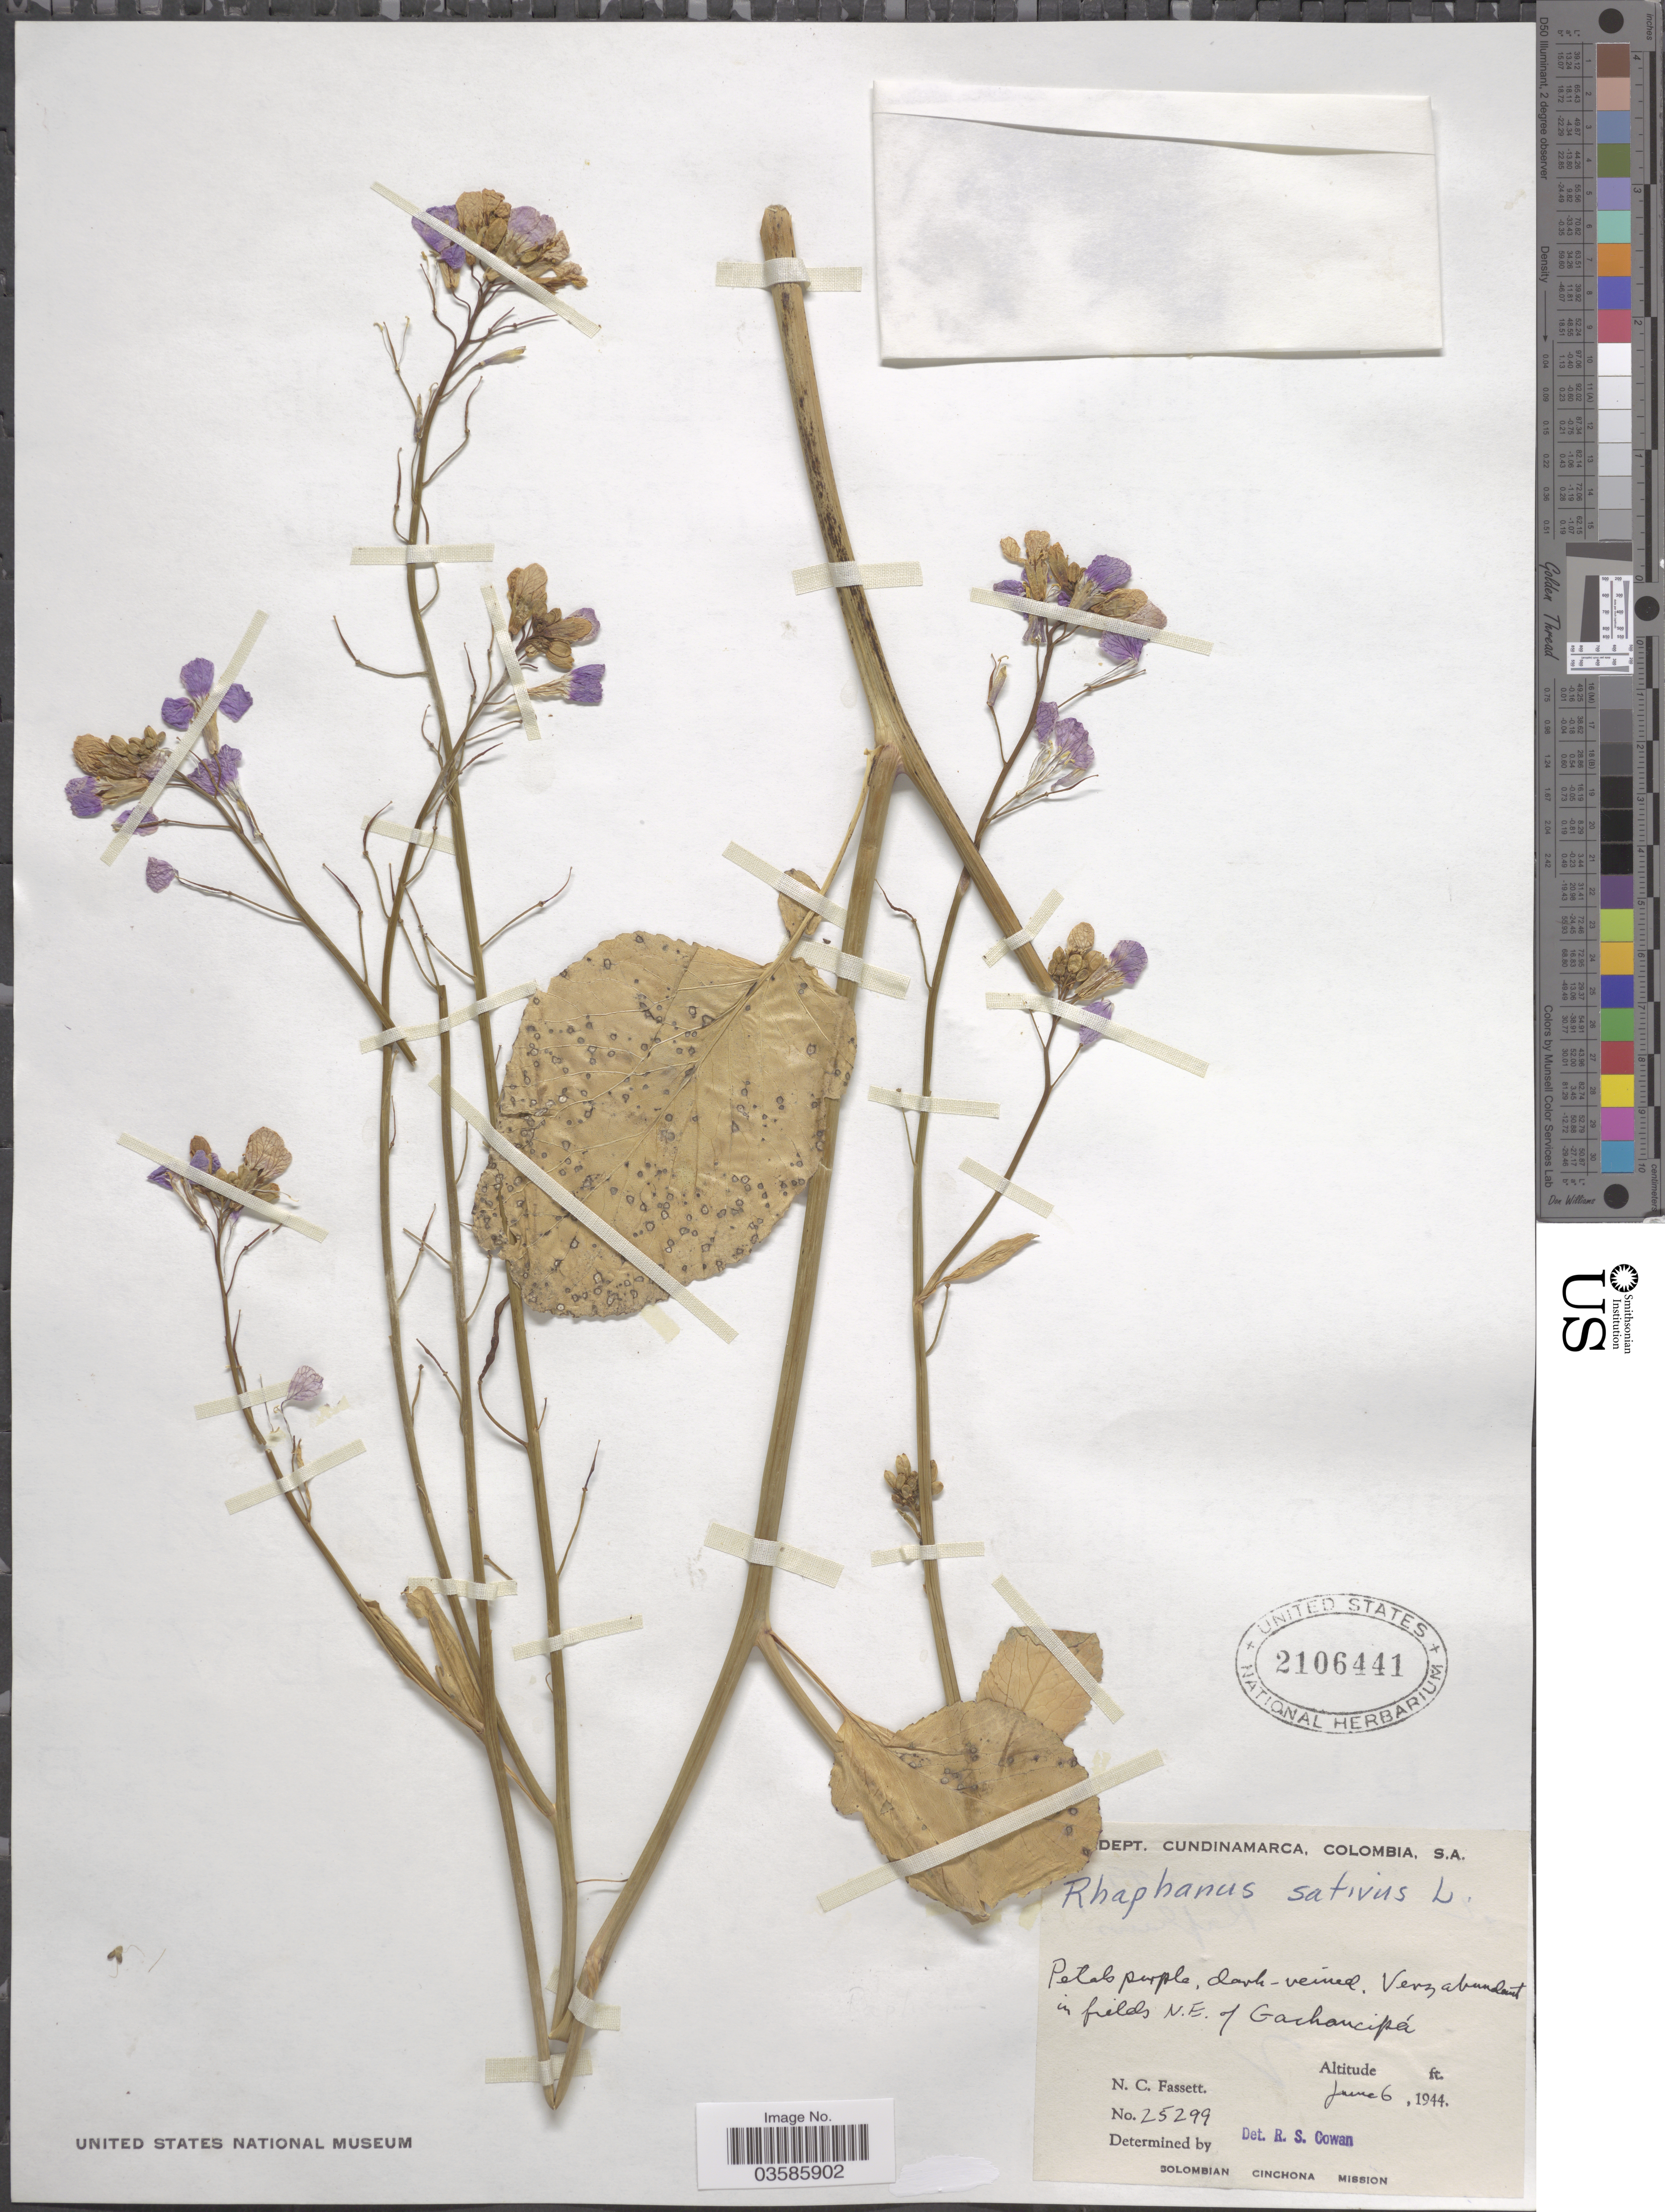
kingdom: Plantae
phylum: Tracheophyta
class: Magnoliopsida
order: Brassicales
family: Brassicaceae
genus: Raphanus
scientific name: Raphanus sativus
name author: L.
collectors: N. C. Fassett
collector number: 25299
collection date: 1944-06-06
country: Colombia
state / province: Cundinamarca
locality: Dept. Cundinamarca. In fields N.E. of Gachaucipá.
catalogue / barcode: US 2106441